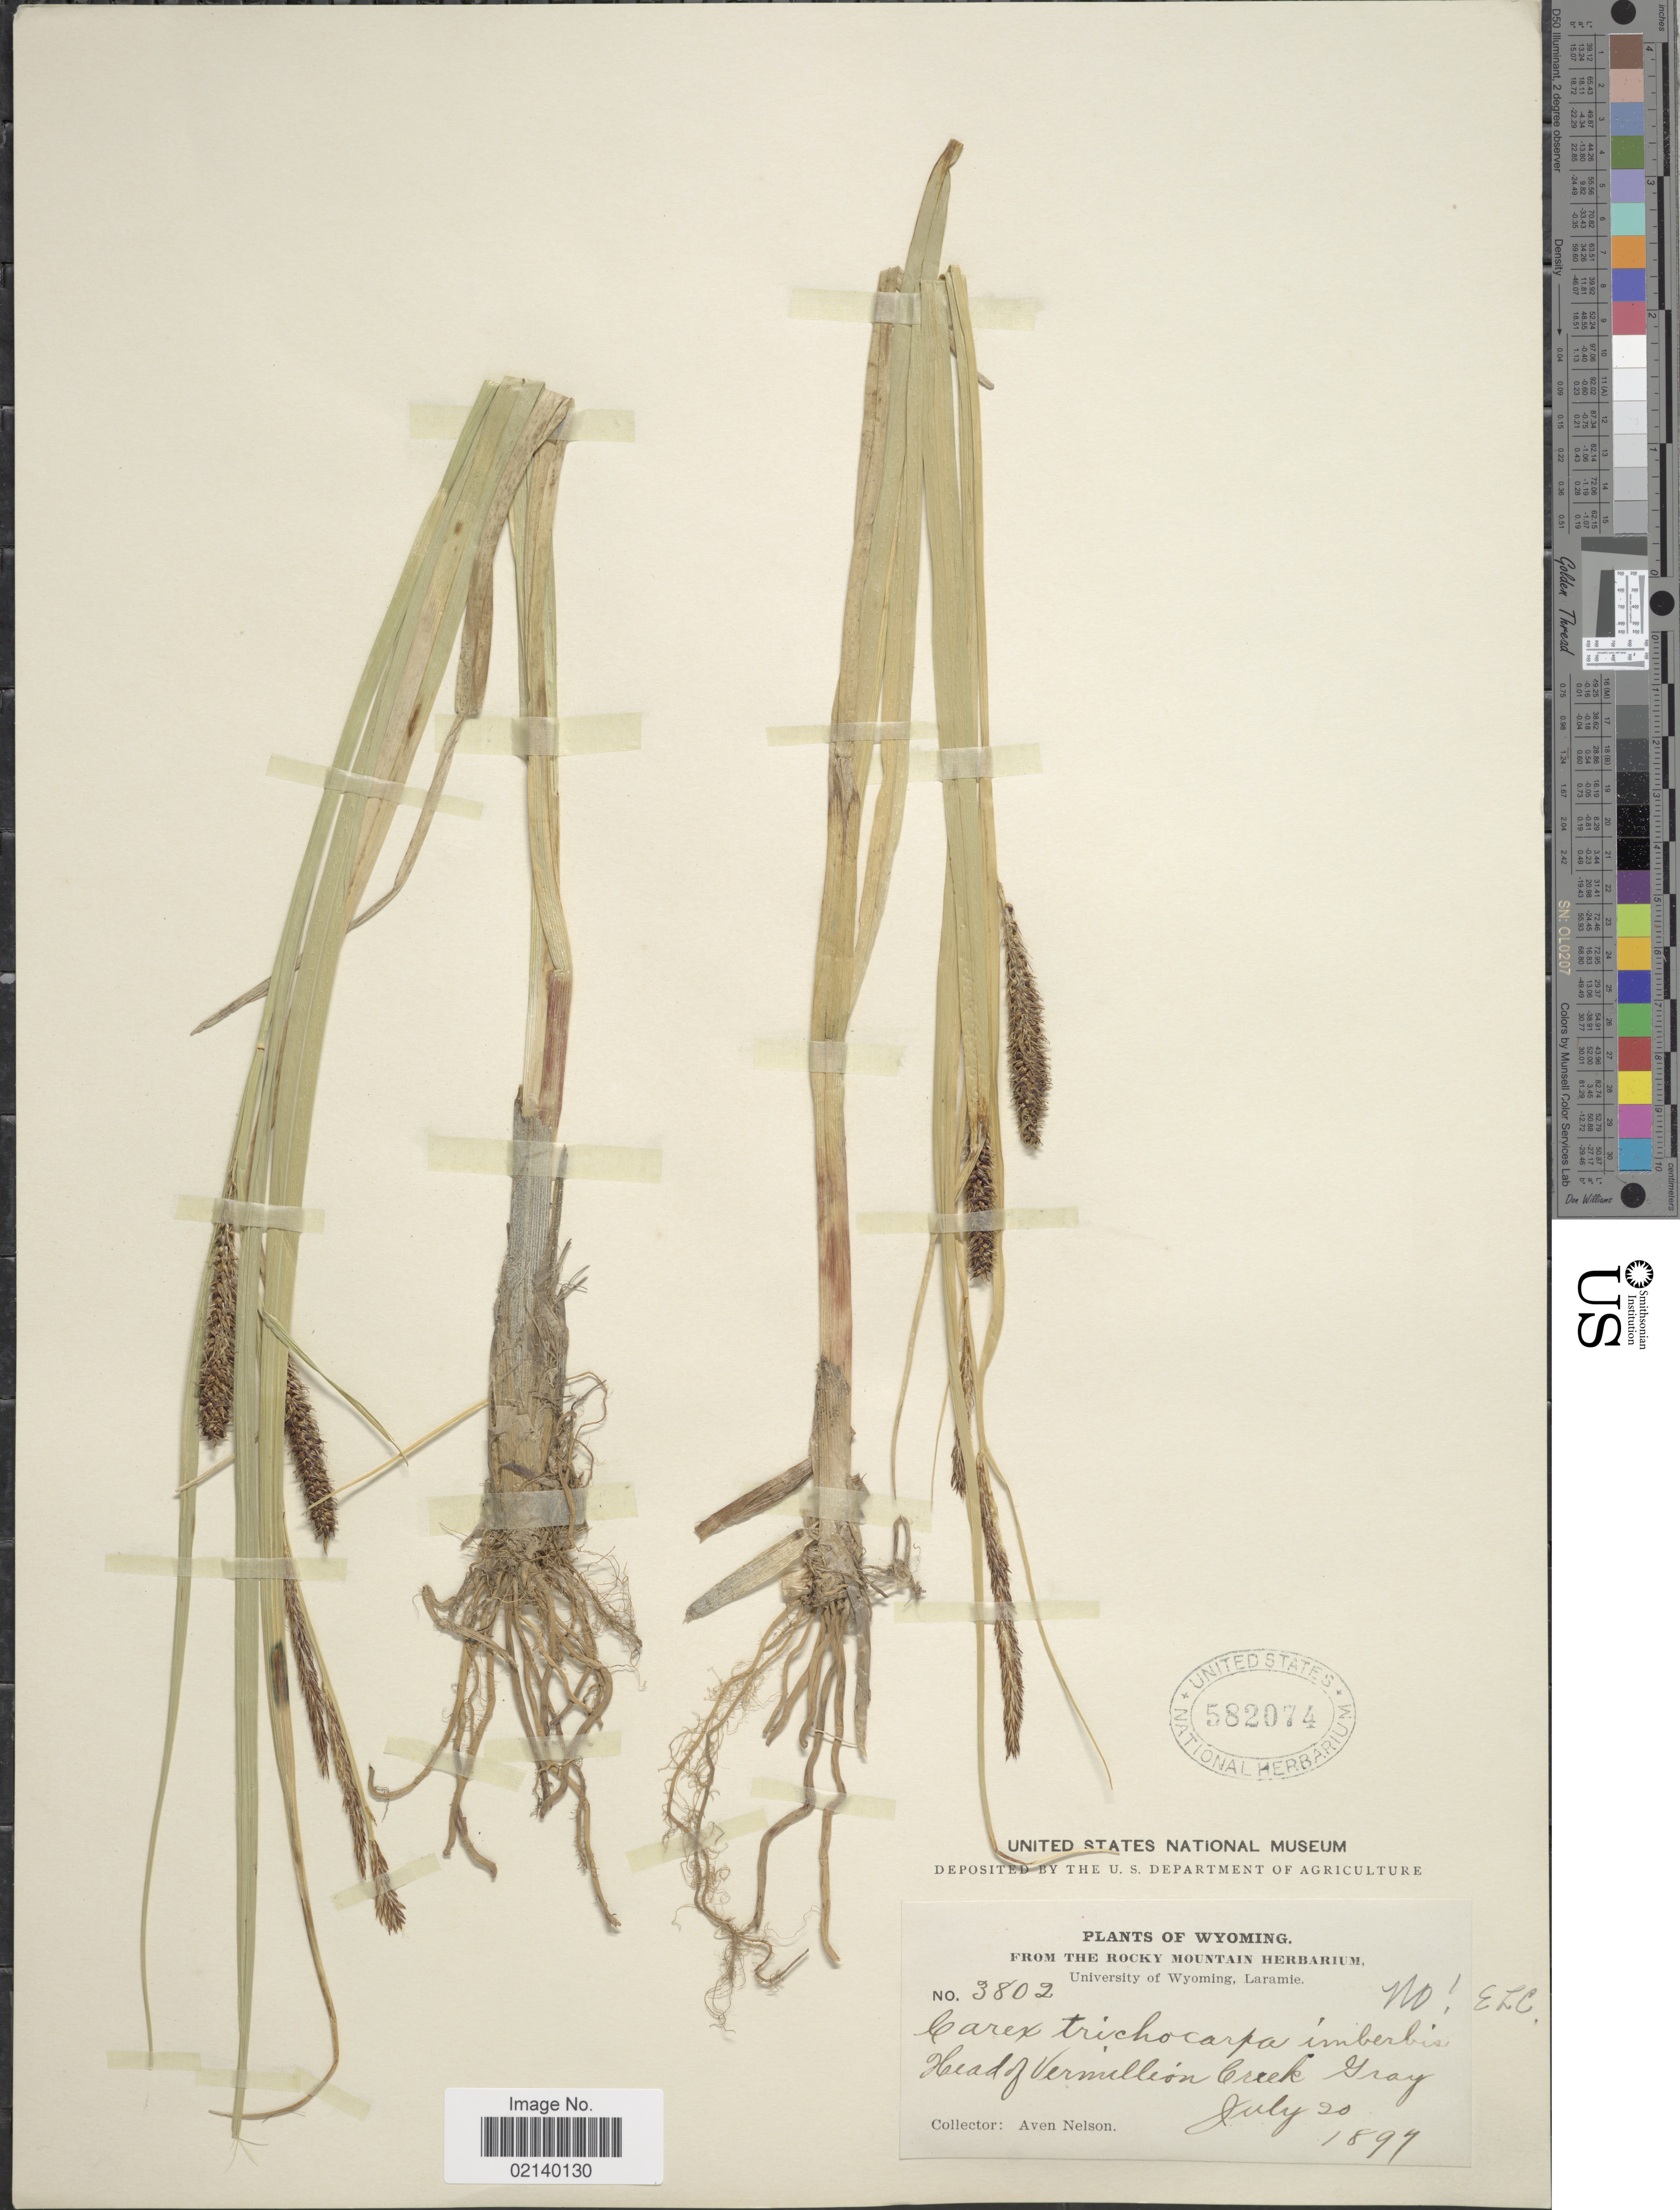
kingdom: Plantae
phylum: Tracheophyta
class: Liliopsida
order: Poales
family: Cyperaceae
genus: Carex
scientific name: Carex sp.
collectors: A. Nelson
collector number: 3802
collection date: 1897-07-20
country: United States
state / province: Wyoming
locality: Head of Vermillion Creek Gray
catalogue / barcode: US 582074